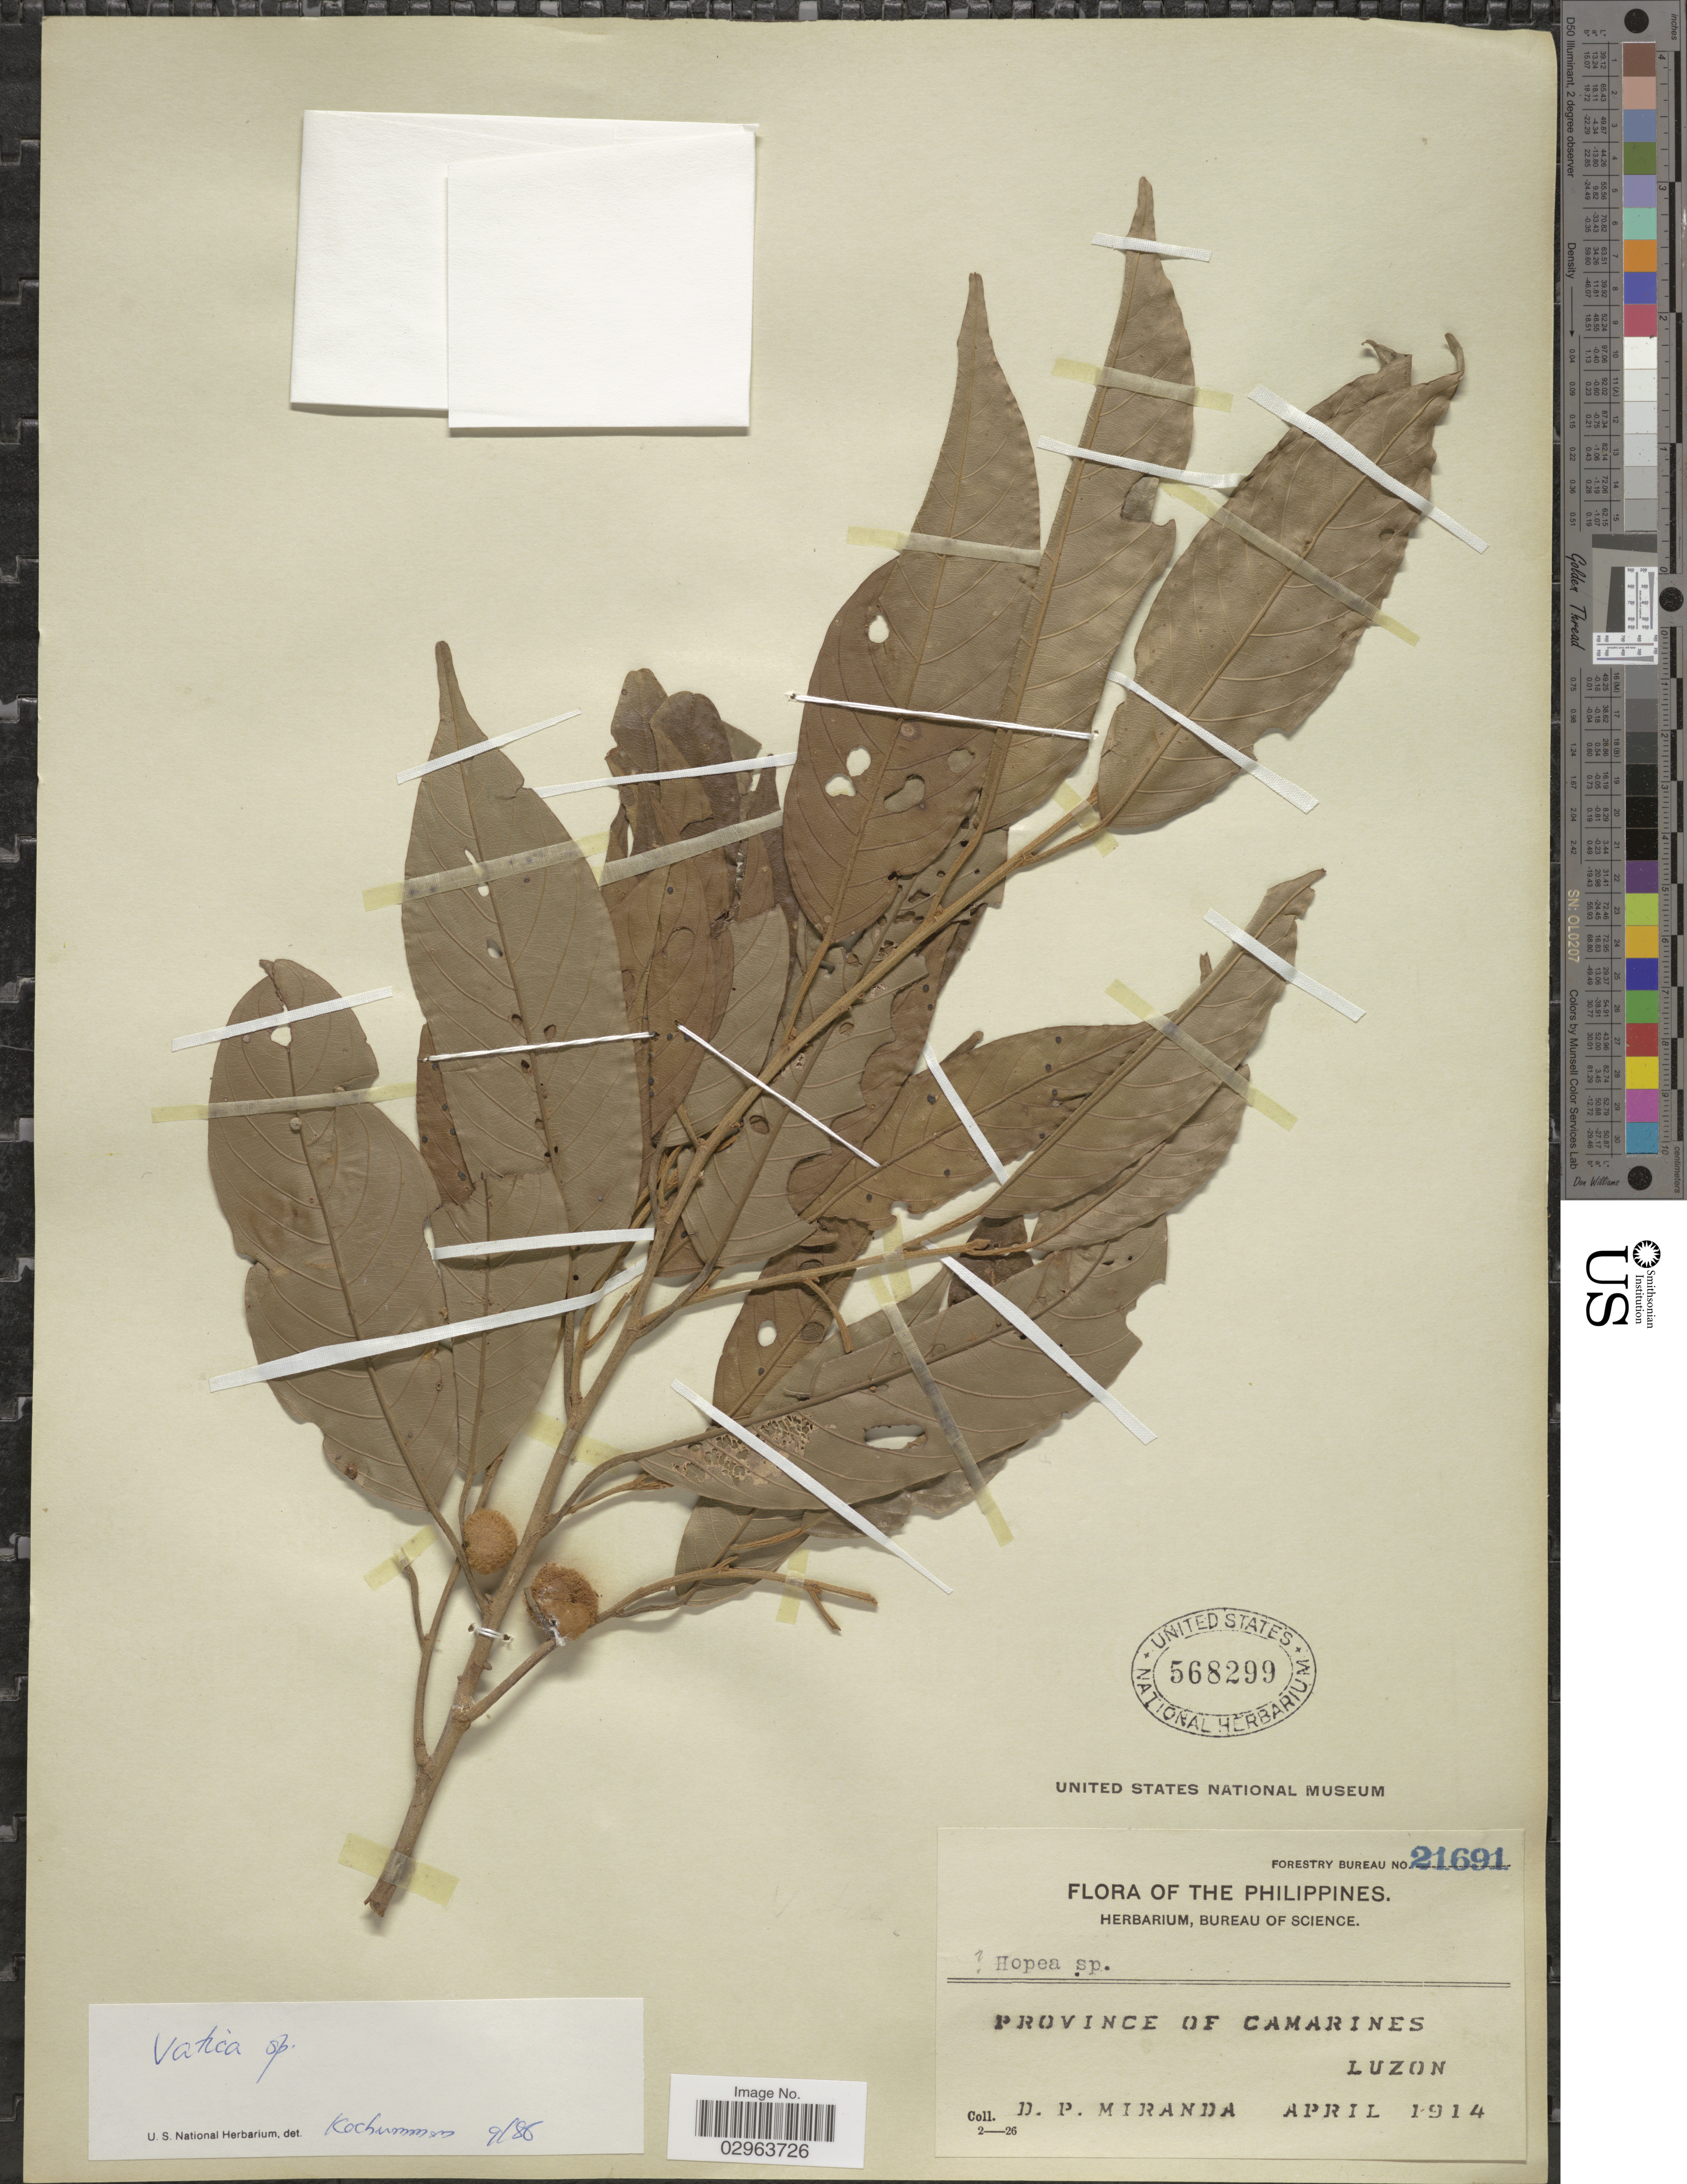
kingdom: Plantae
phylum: Tracheophyta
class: Magnoliopsida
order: Malvales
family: Dipterocarpaceae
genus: Hopea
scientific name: Hopea sp.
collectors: D. P. Miranda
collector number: Forestry Bureau 21691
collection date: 1914-04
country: Philippines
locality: Province of Camarines Luzon.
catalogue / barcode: US 568299